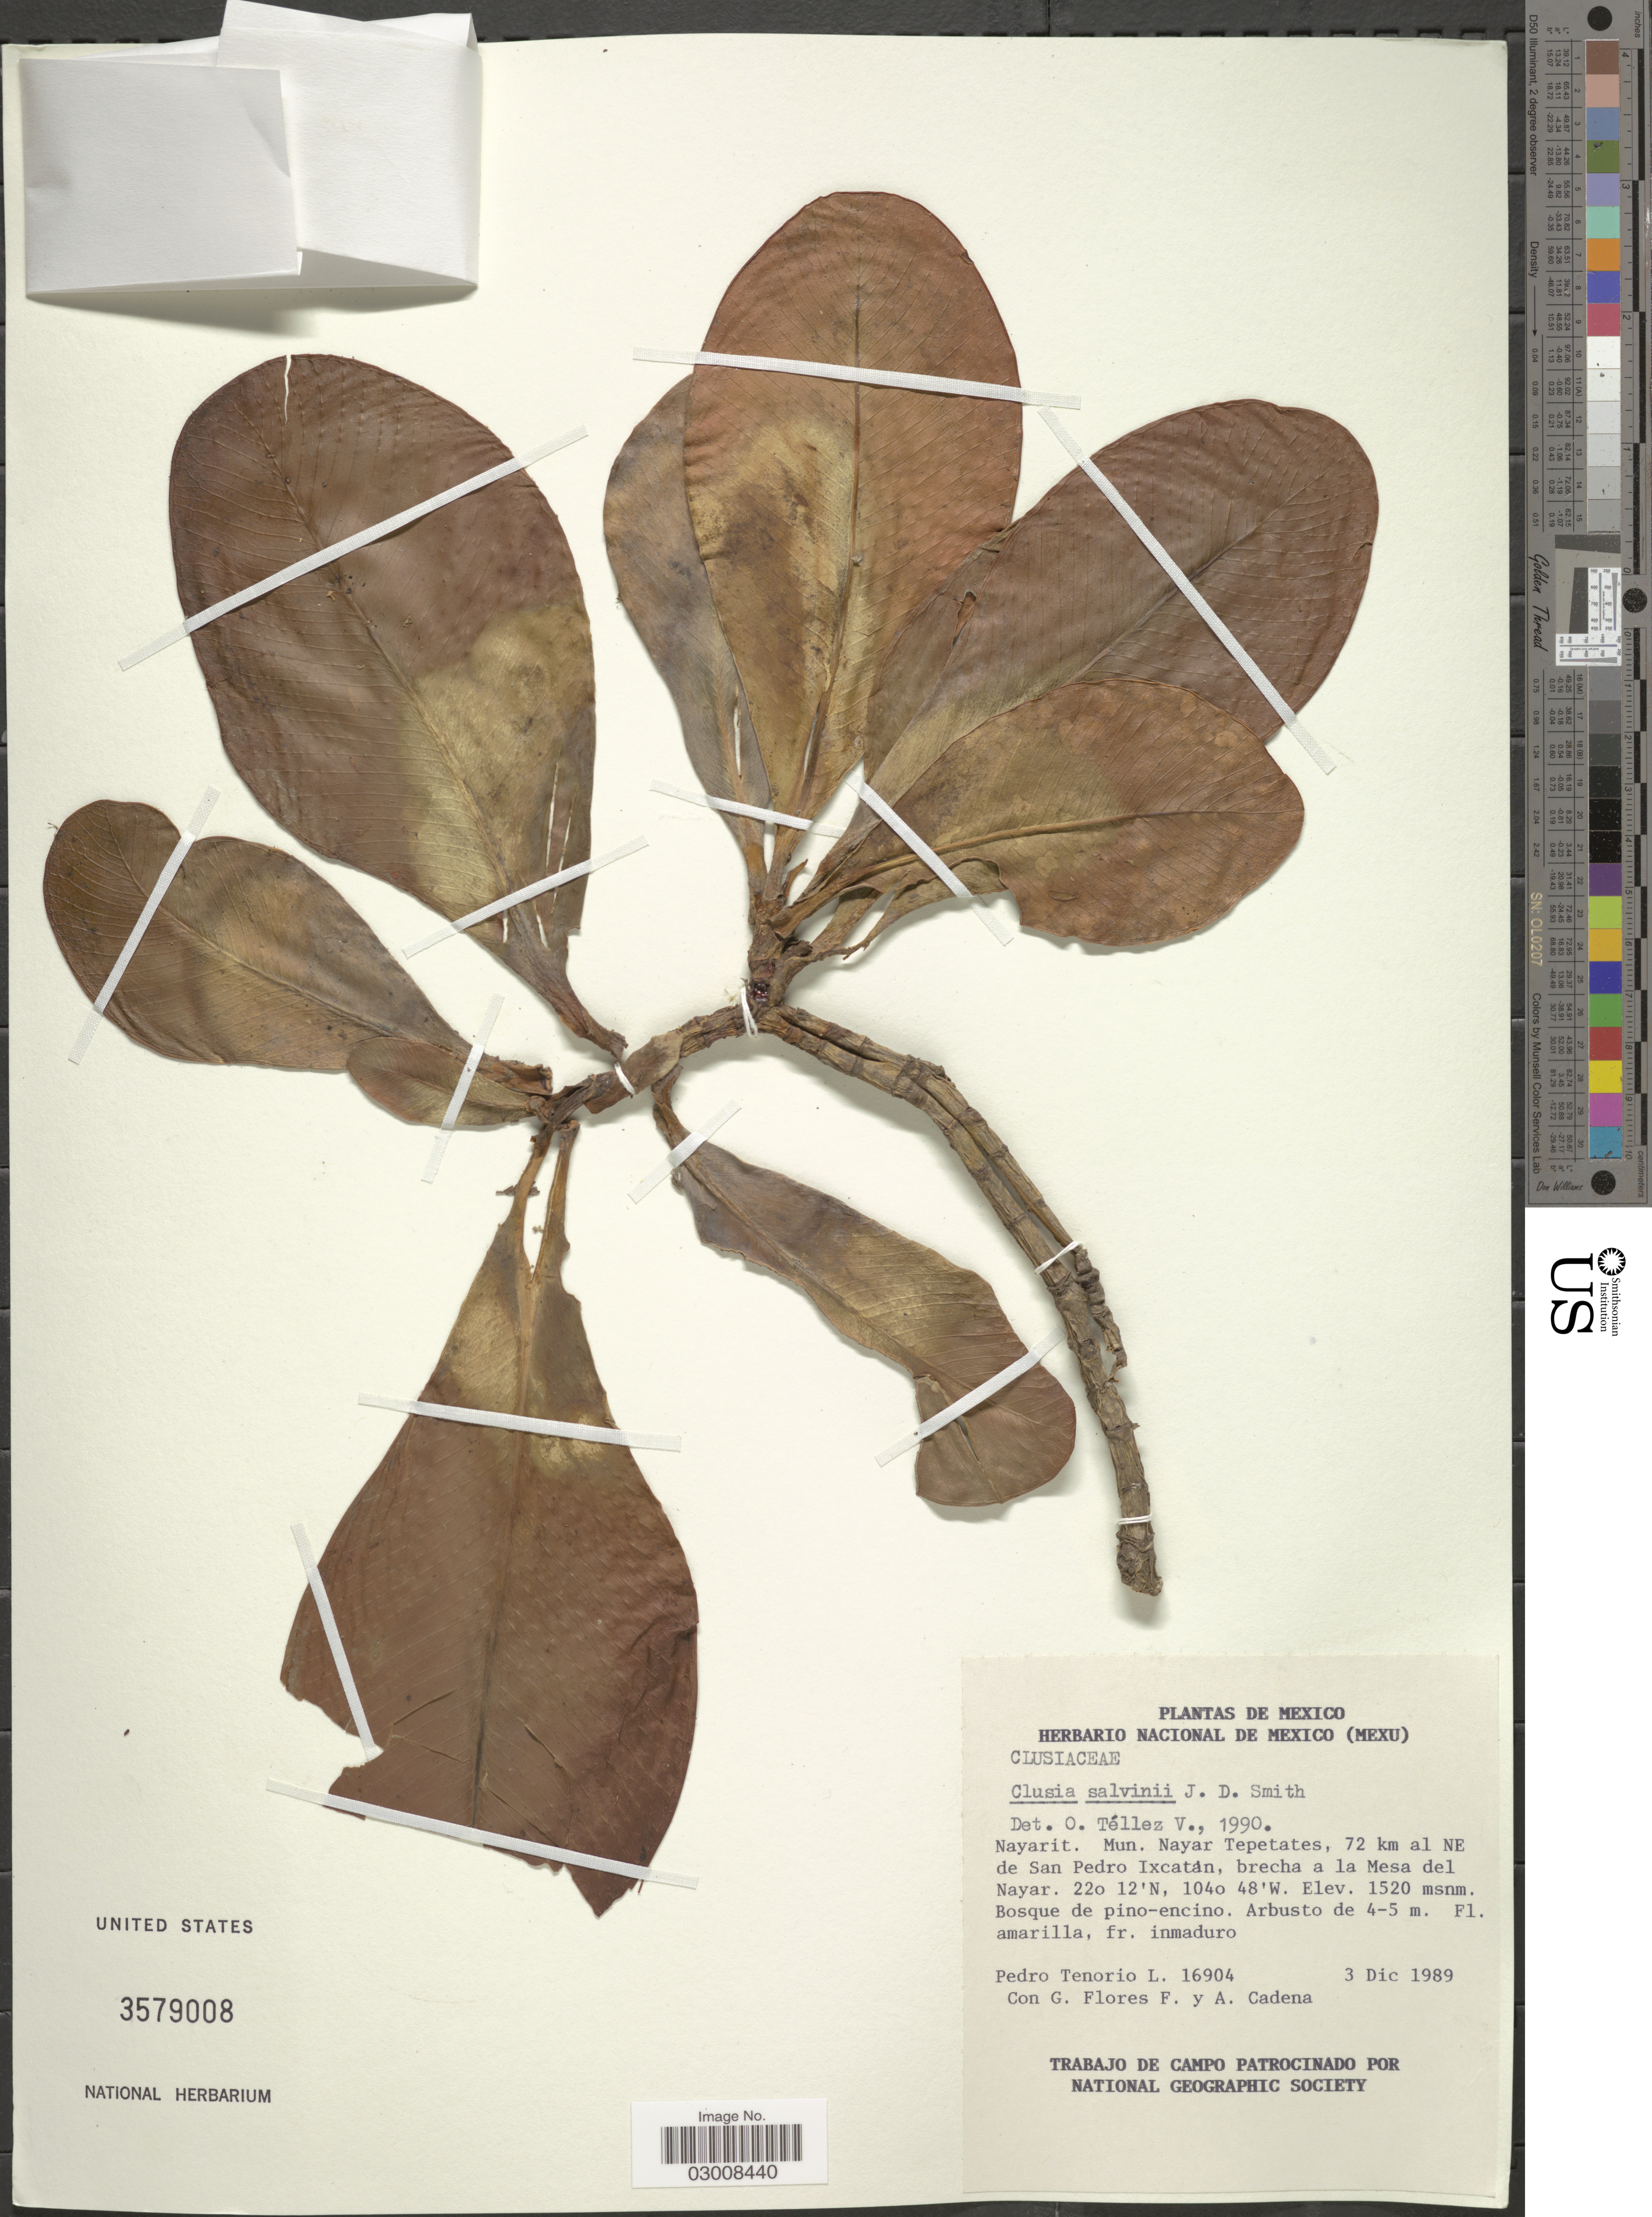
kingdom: Plantae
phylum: Tracheophyta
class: Magnoliopsida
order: Malpighiales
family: Clusiaceae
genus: Clusia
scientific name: Clusia massoniana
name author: Lundell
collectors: P. Tenorio Lezama, G. Flores F. & A. Cadena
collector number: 16904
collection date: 1989-12-03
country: Mexico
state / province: Nayarit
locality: Nayarit, Mun. Nayar Tepetates, 72 km al NE de San Pedro Ixcatán, brecha a la Mesa del Nayar.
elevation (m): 1520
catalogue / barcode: US 3579008